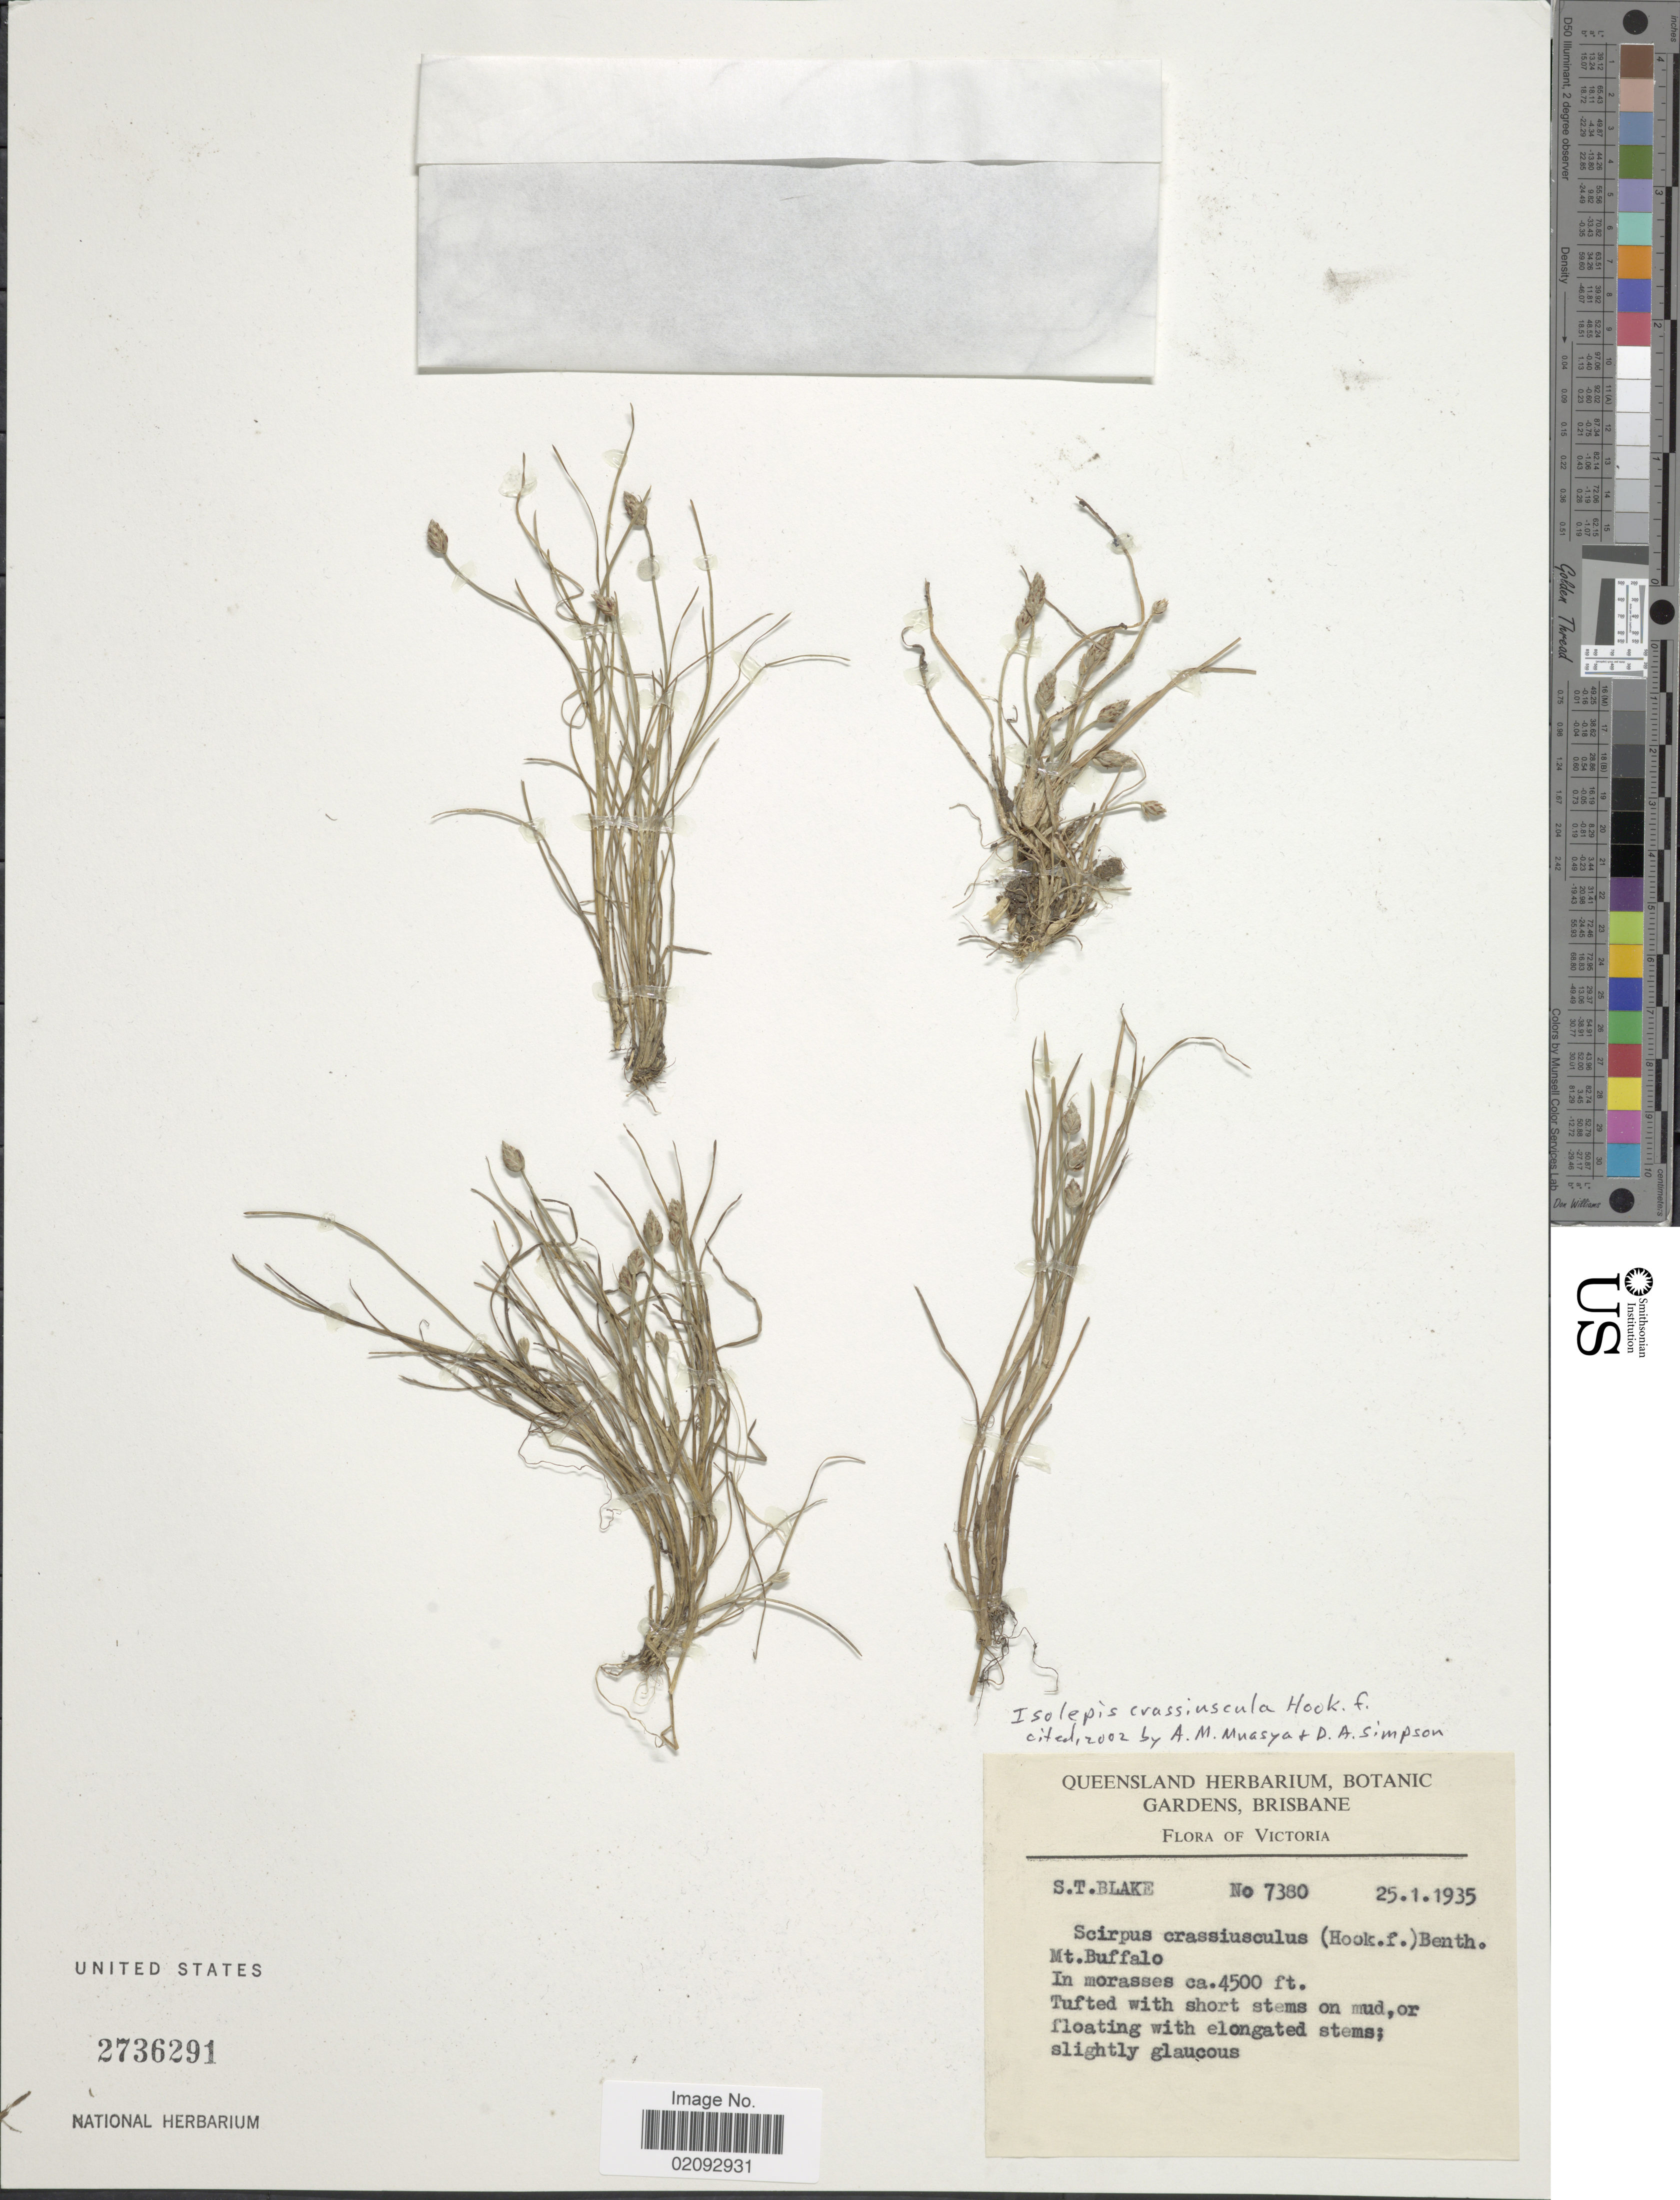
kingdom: Plantae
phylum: Tracheophyta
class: Liliopsida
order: Poales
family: Cyperaceae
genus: Isolepis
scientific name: Isolepis crassiuscula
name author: Hook. f.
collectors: S. T. Blake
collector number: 7380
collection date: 1939-01-25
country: Australia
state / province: Victoria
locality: Victoria, mt Buffalo, In morasses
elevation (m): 1372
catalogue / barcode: US 2736291